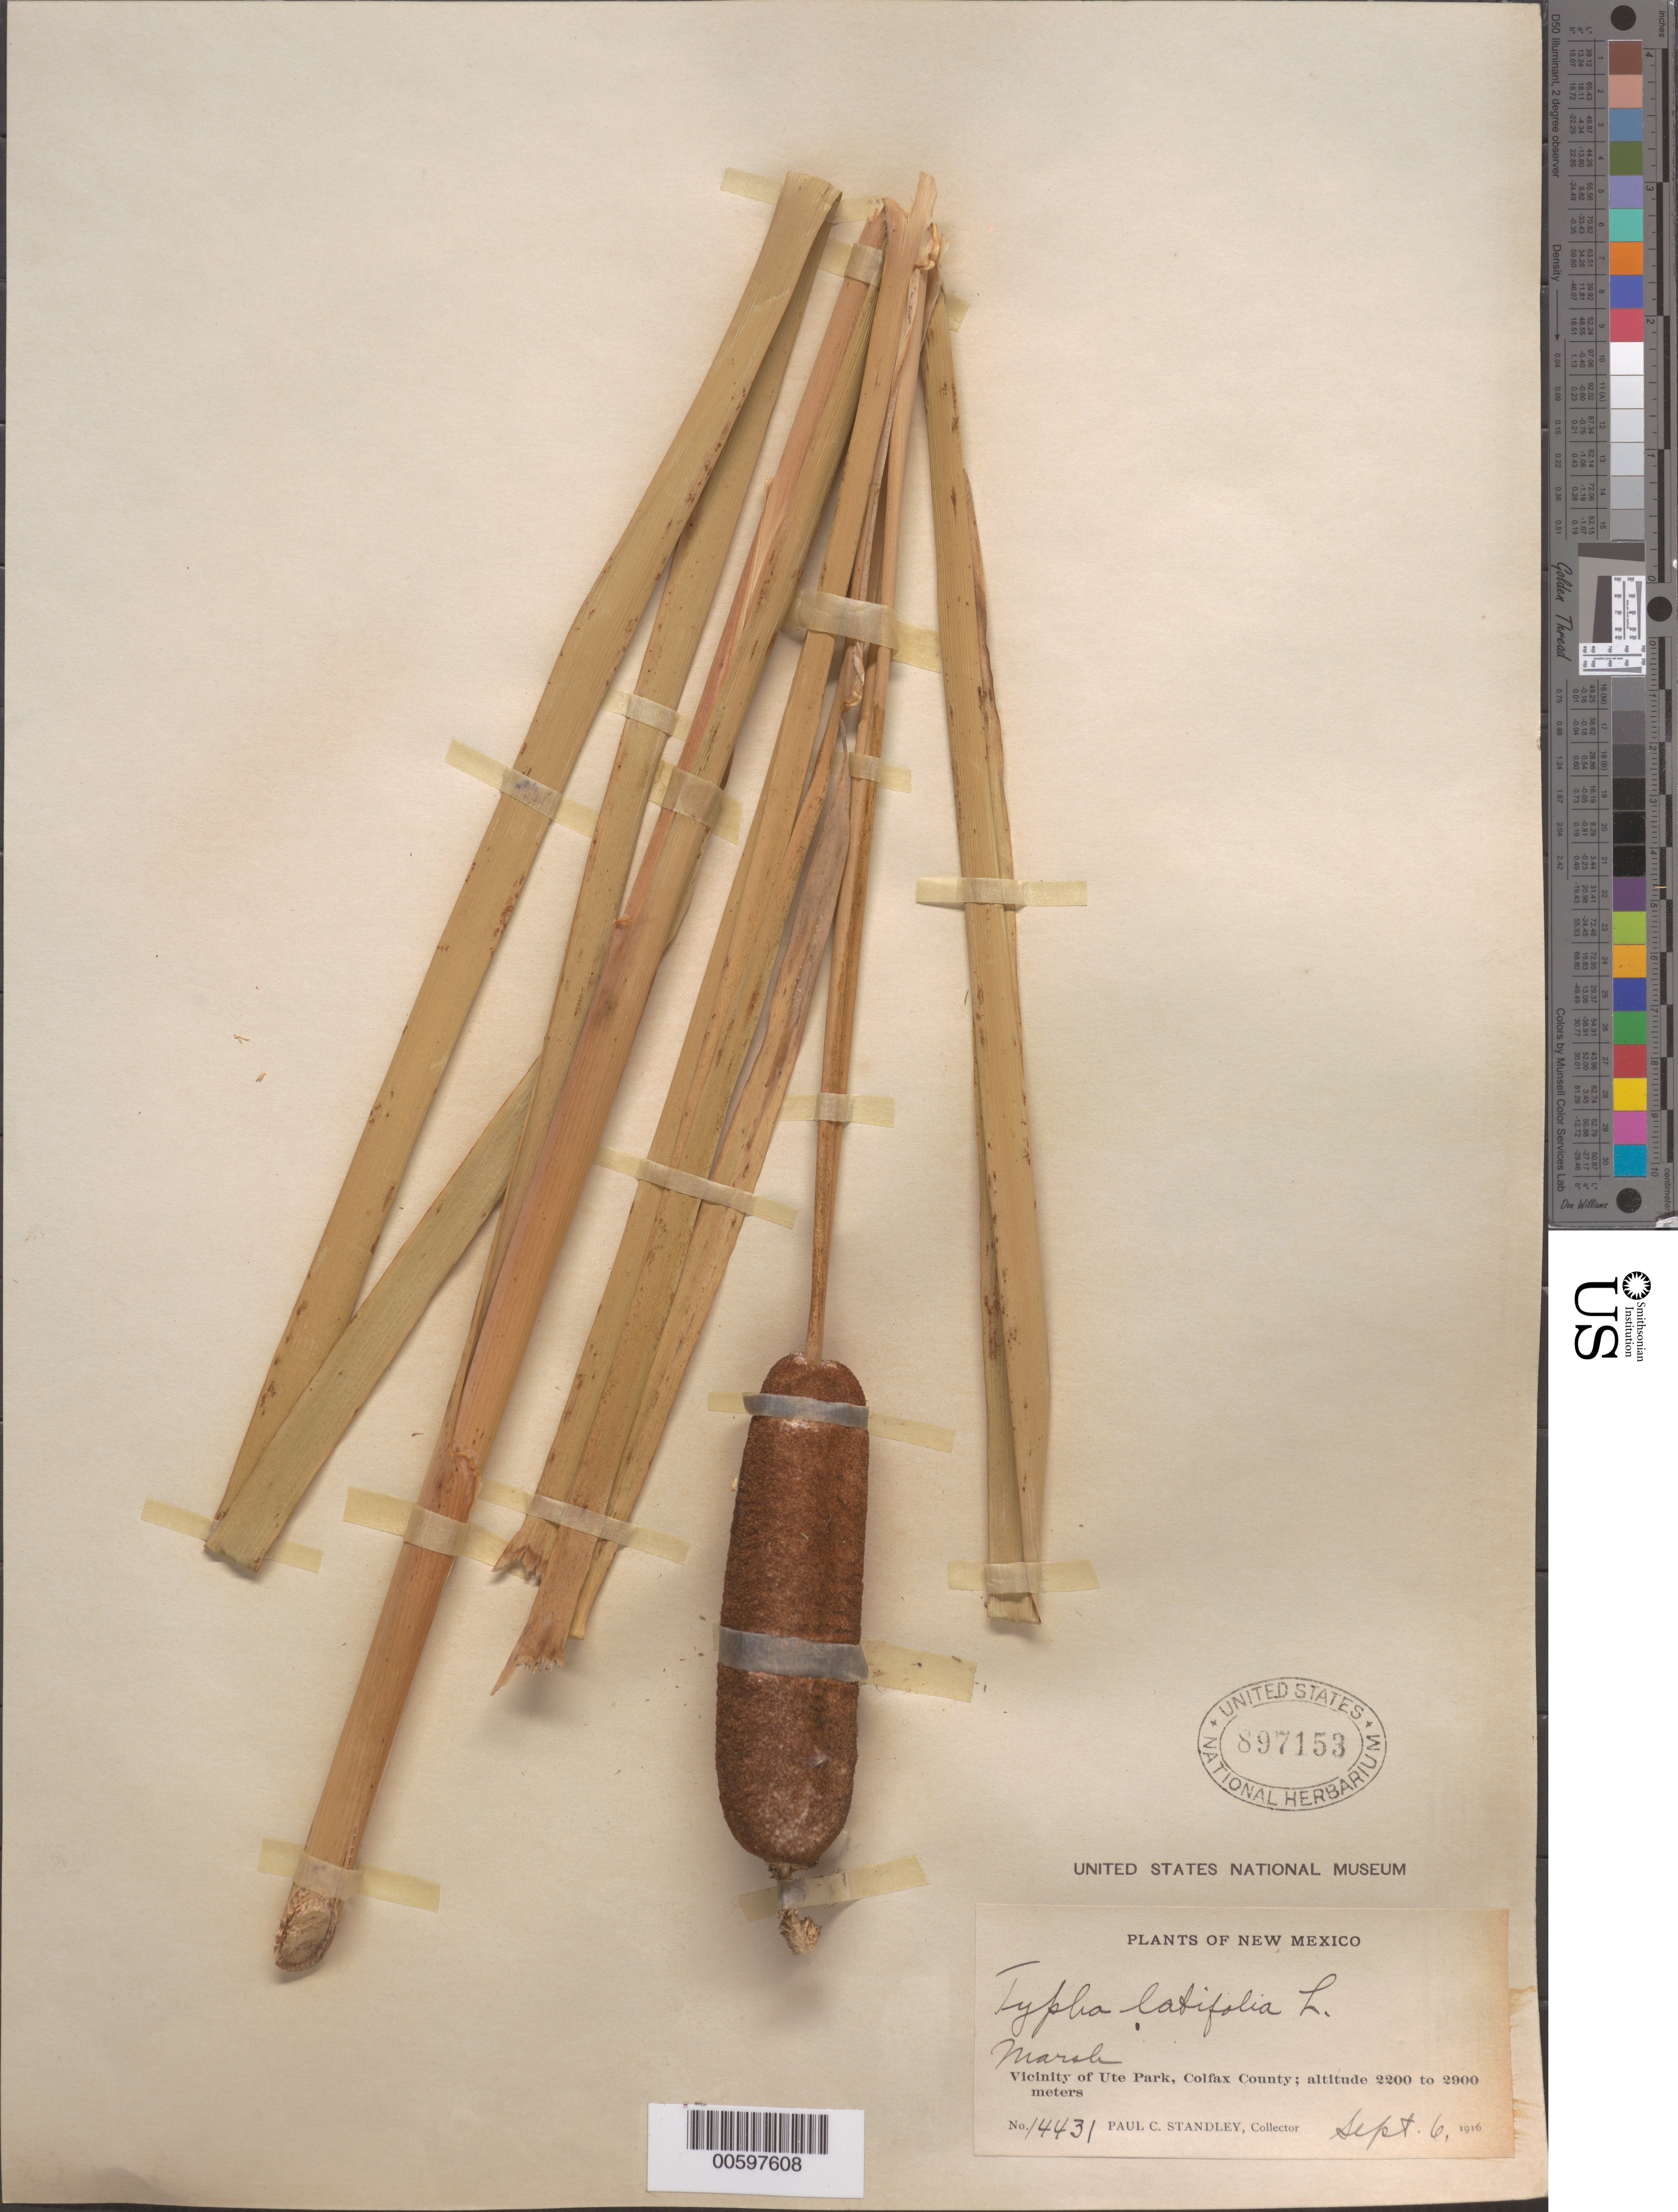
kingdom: Plantae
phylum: Tracheophyta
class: Liliopsida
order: Poales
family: Typhaceae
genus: Typha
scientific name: Typha latifolia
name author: L.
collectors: P. C. Standley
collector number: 14431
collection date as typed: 06 Sep 1916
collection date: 1916-09-06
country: United States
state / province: New Mexico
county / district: Colfax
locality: Ute Park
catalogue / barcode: US 897153